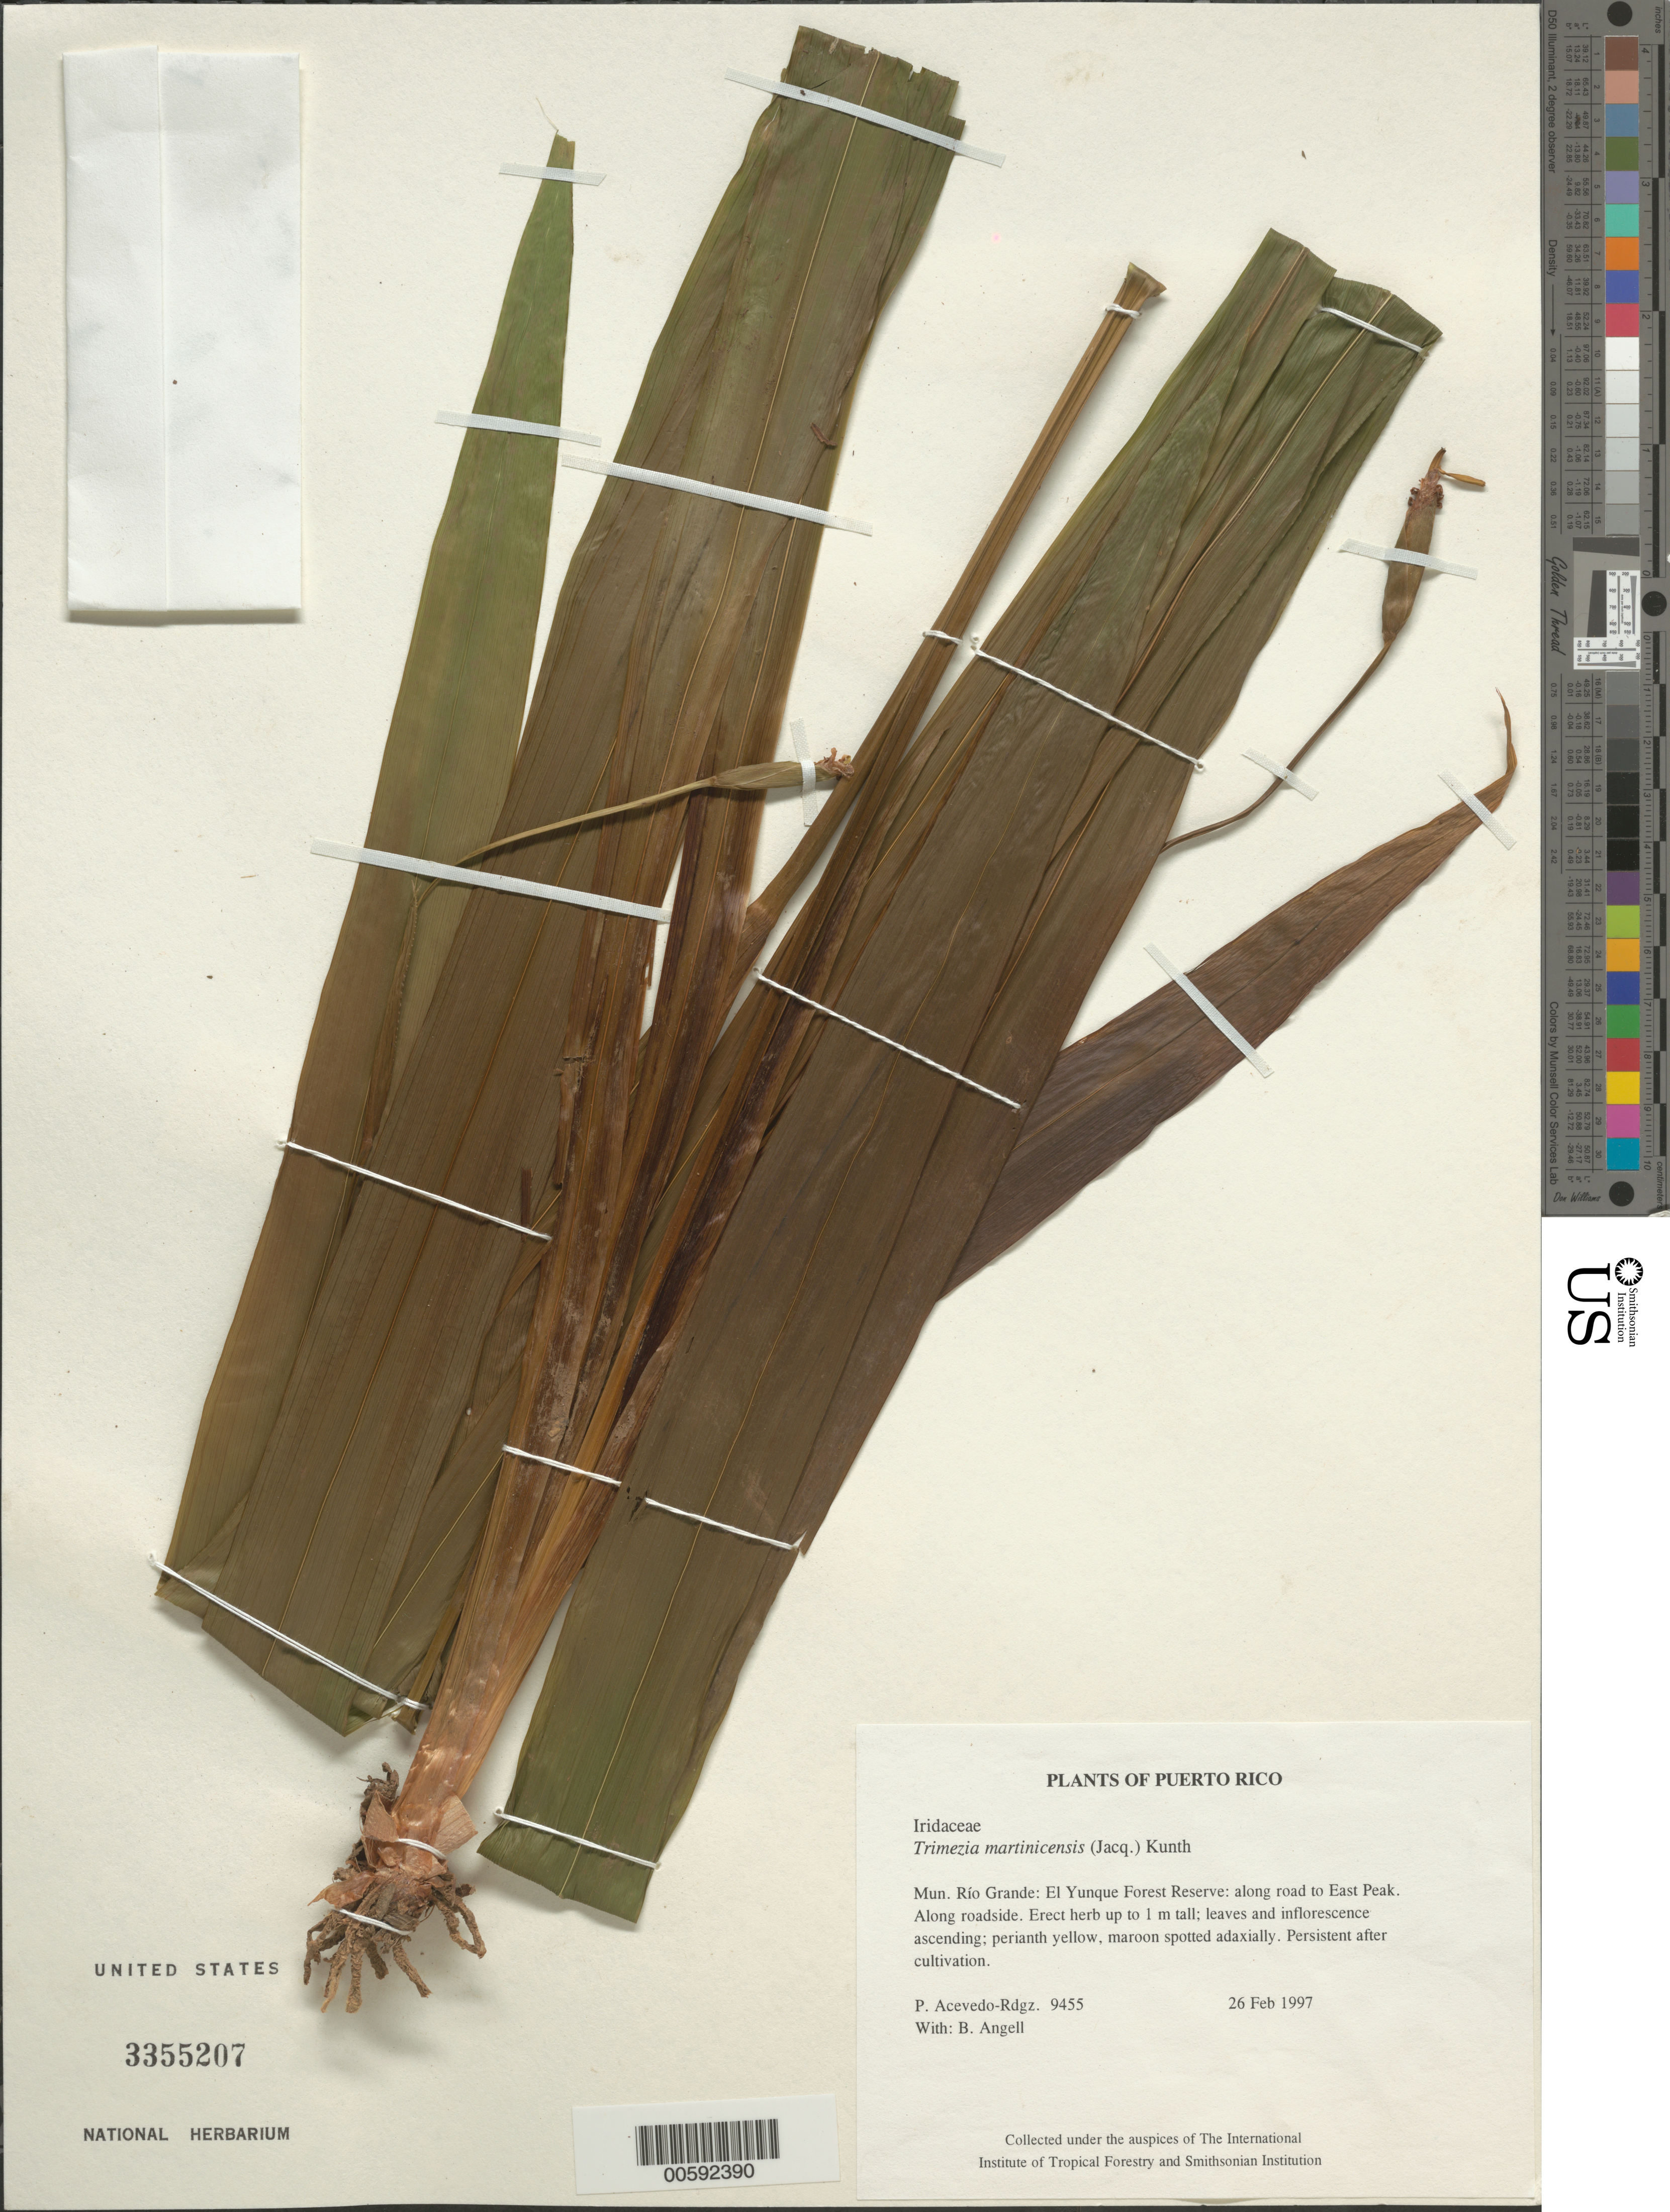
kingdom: Plantae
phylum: Tracheophyta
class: Liliopsida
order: Asparagales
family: Iridaceae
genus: Trimezia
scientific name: Trimezia martinicensis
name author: (Jacq.) Herb.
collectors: P. Acevedo-Rodr. & Bobbi Angell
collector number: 9455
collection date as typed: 26 Feb 1997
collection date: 1997-02-26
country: Puerto Rico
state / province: Río Grande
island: Puerto Rico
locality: Río Grande: El Yunque Forest Reserve: along road to East Peak.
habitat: Along roadside.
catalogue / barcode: US 3355207